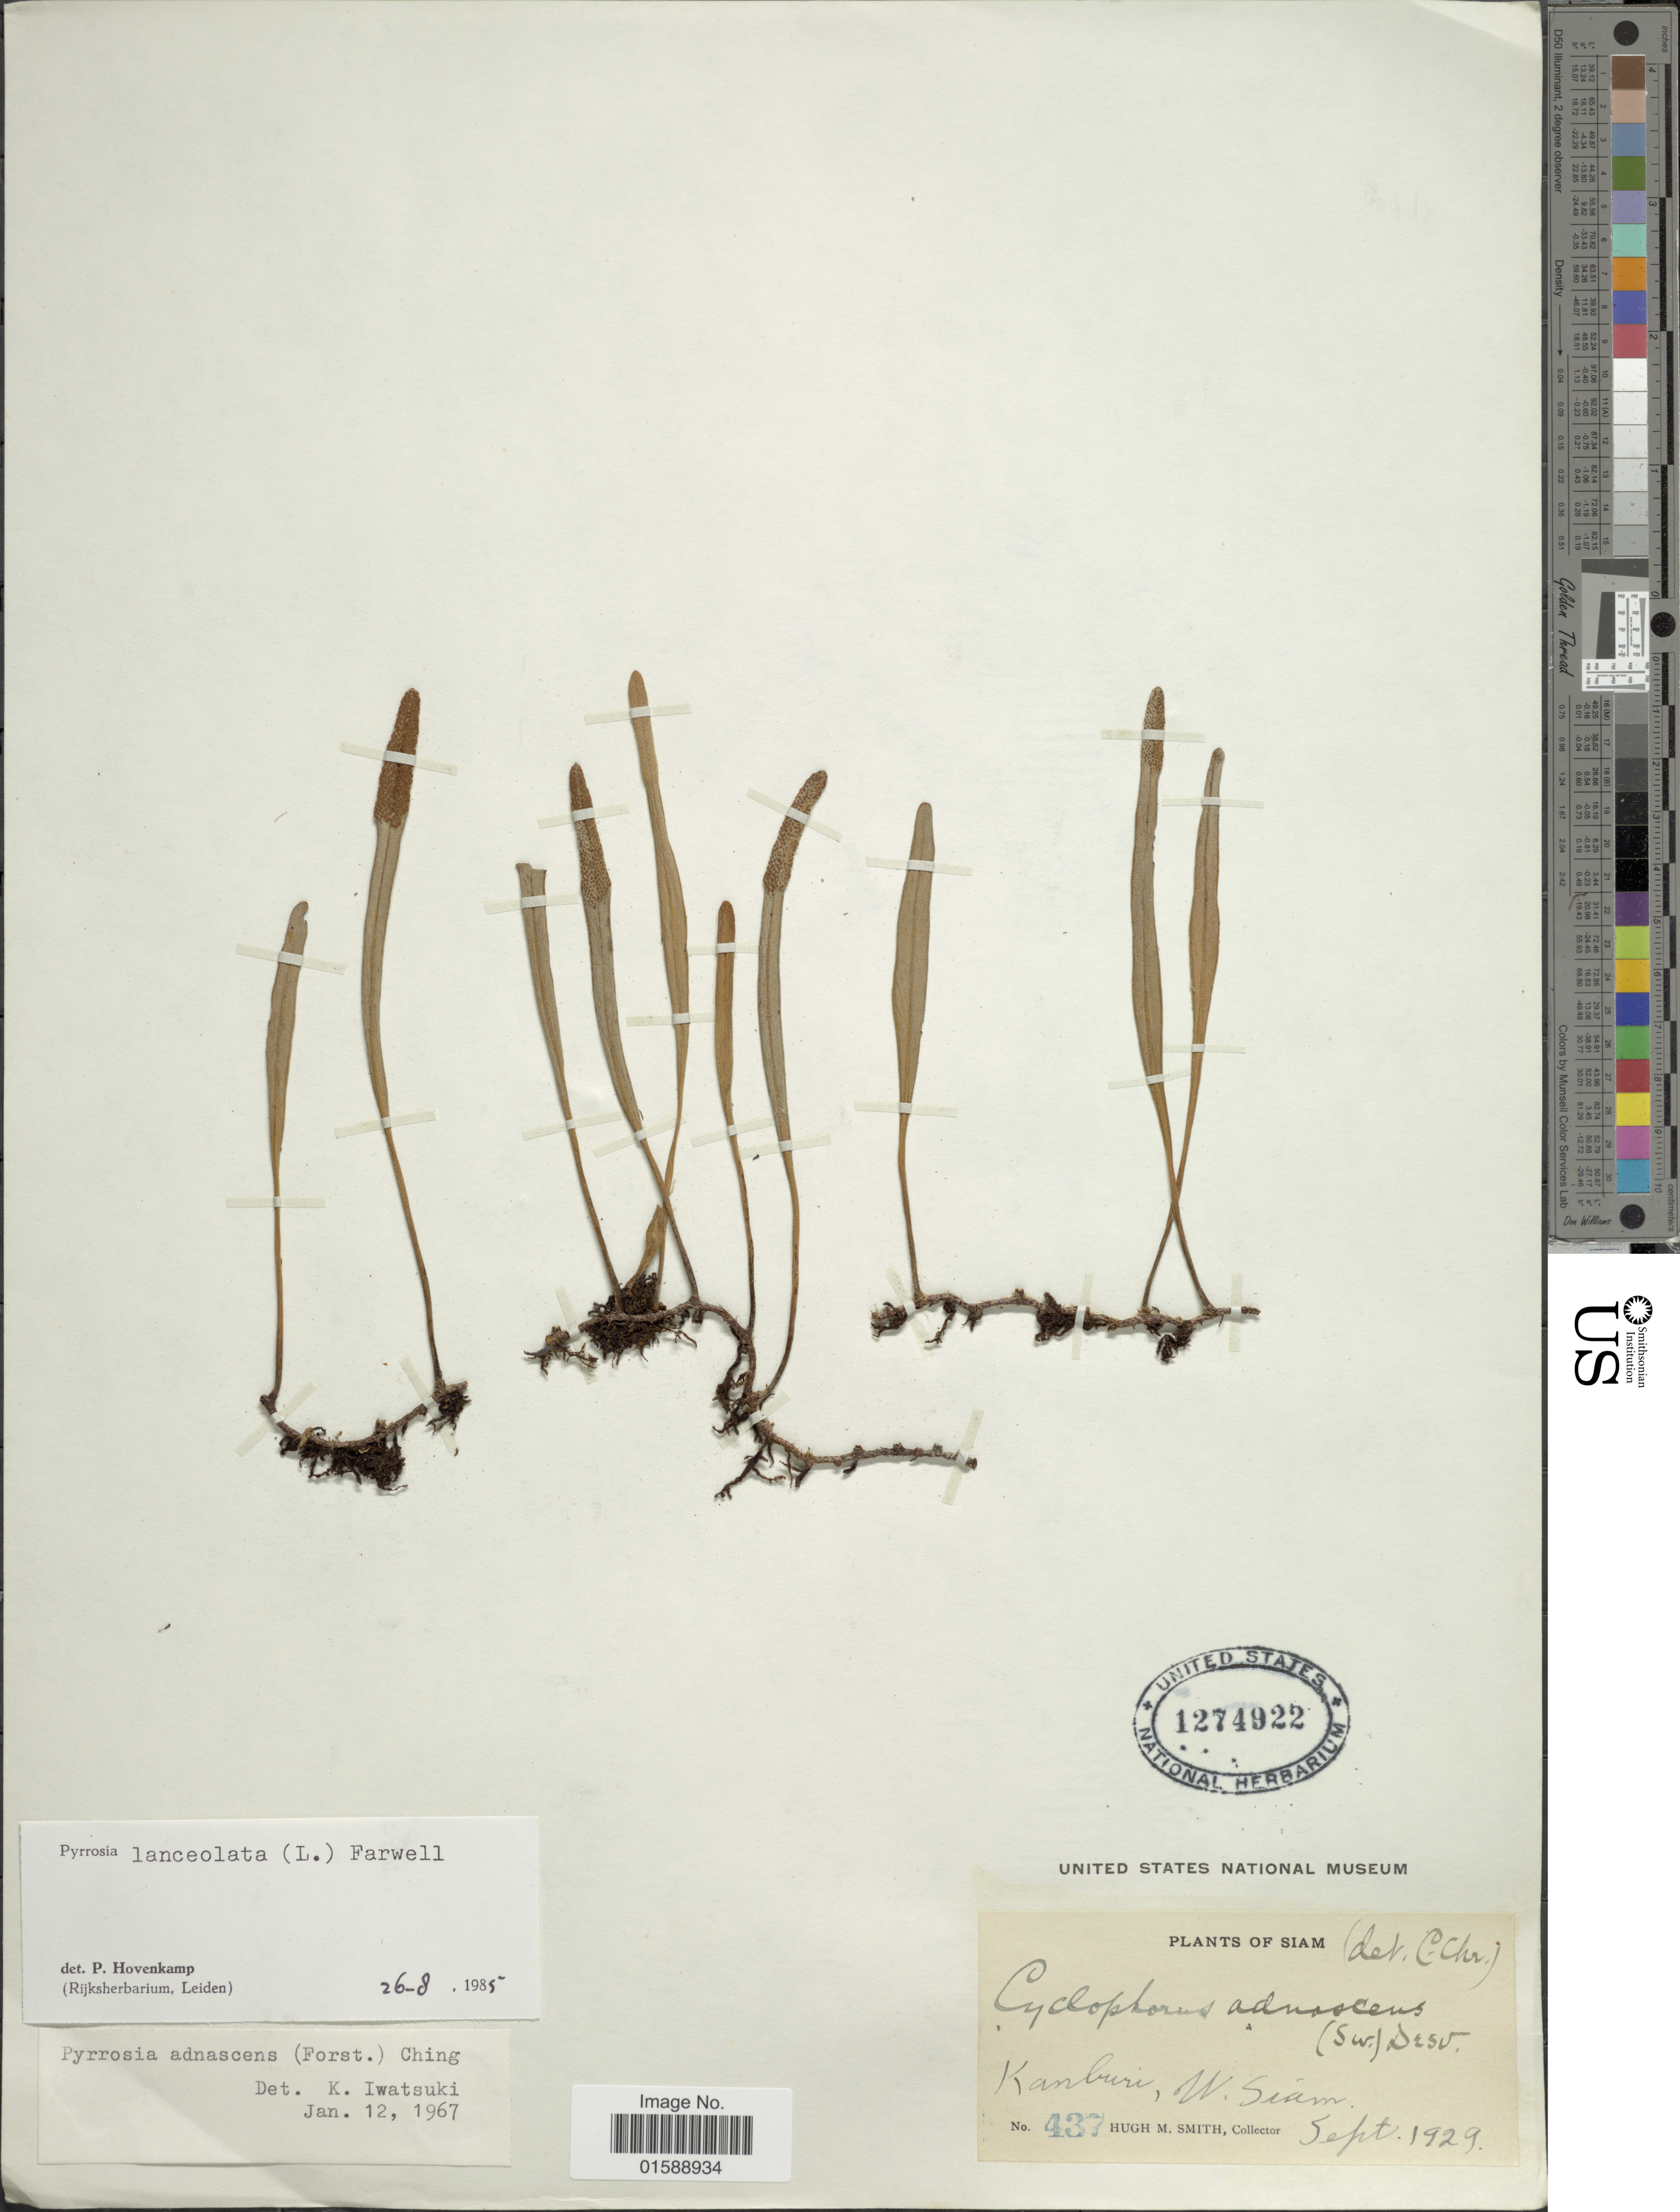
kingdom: Plantae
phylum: Tracheophyta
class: Polypodiopsida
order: Polypodiales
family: Polypodiaceae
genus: Pyrrosia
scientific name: Pyrrosia lanceolata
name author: (L.) Farw.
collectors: H. M. Smith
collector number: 437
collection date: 1929-09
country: Thailand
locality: Siam. Kanburi, W. Siam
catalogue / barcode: US 1274922